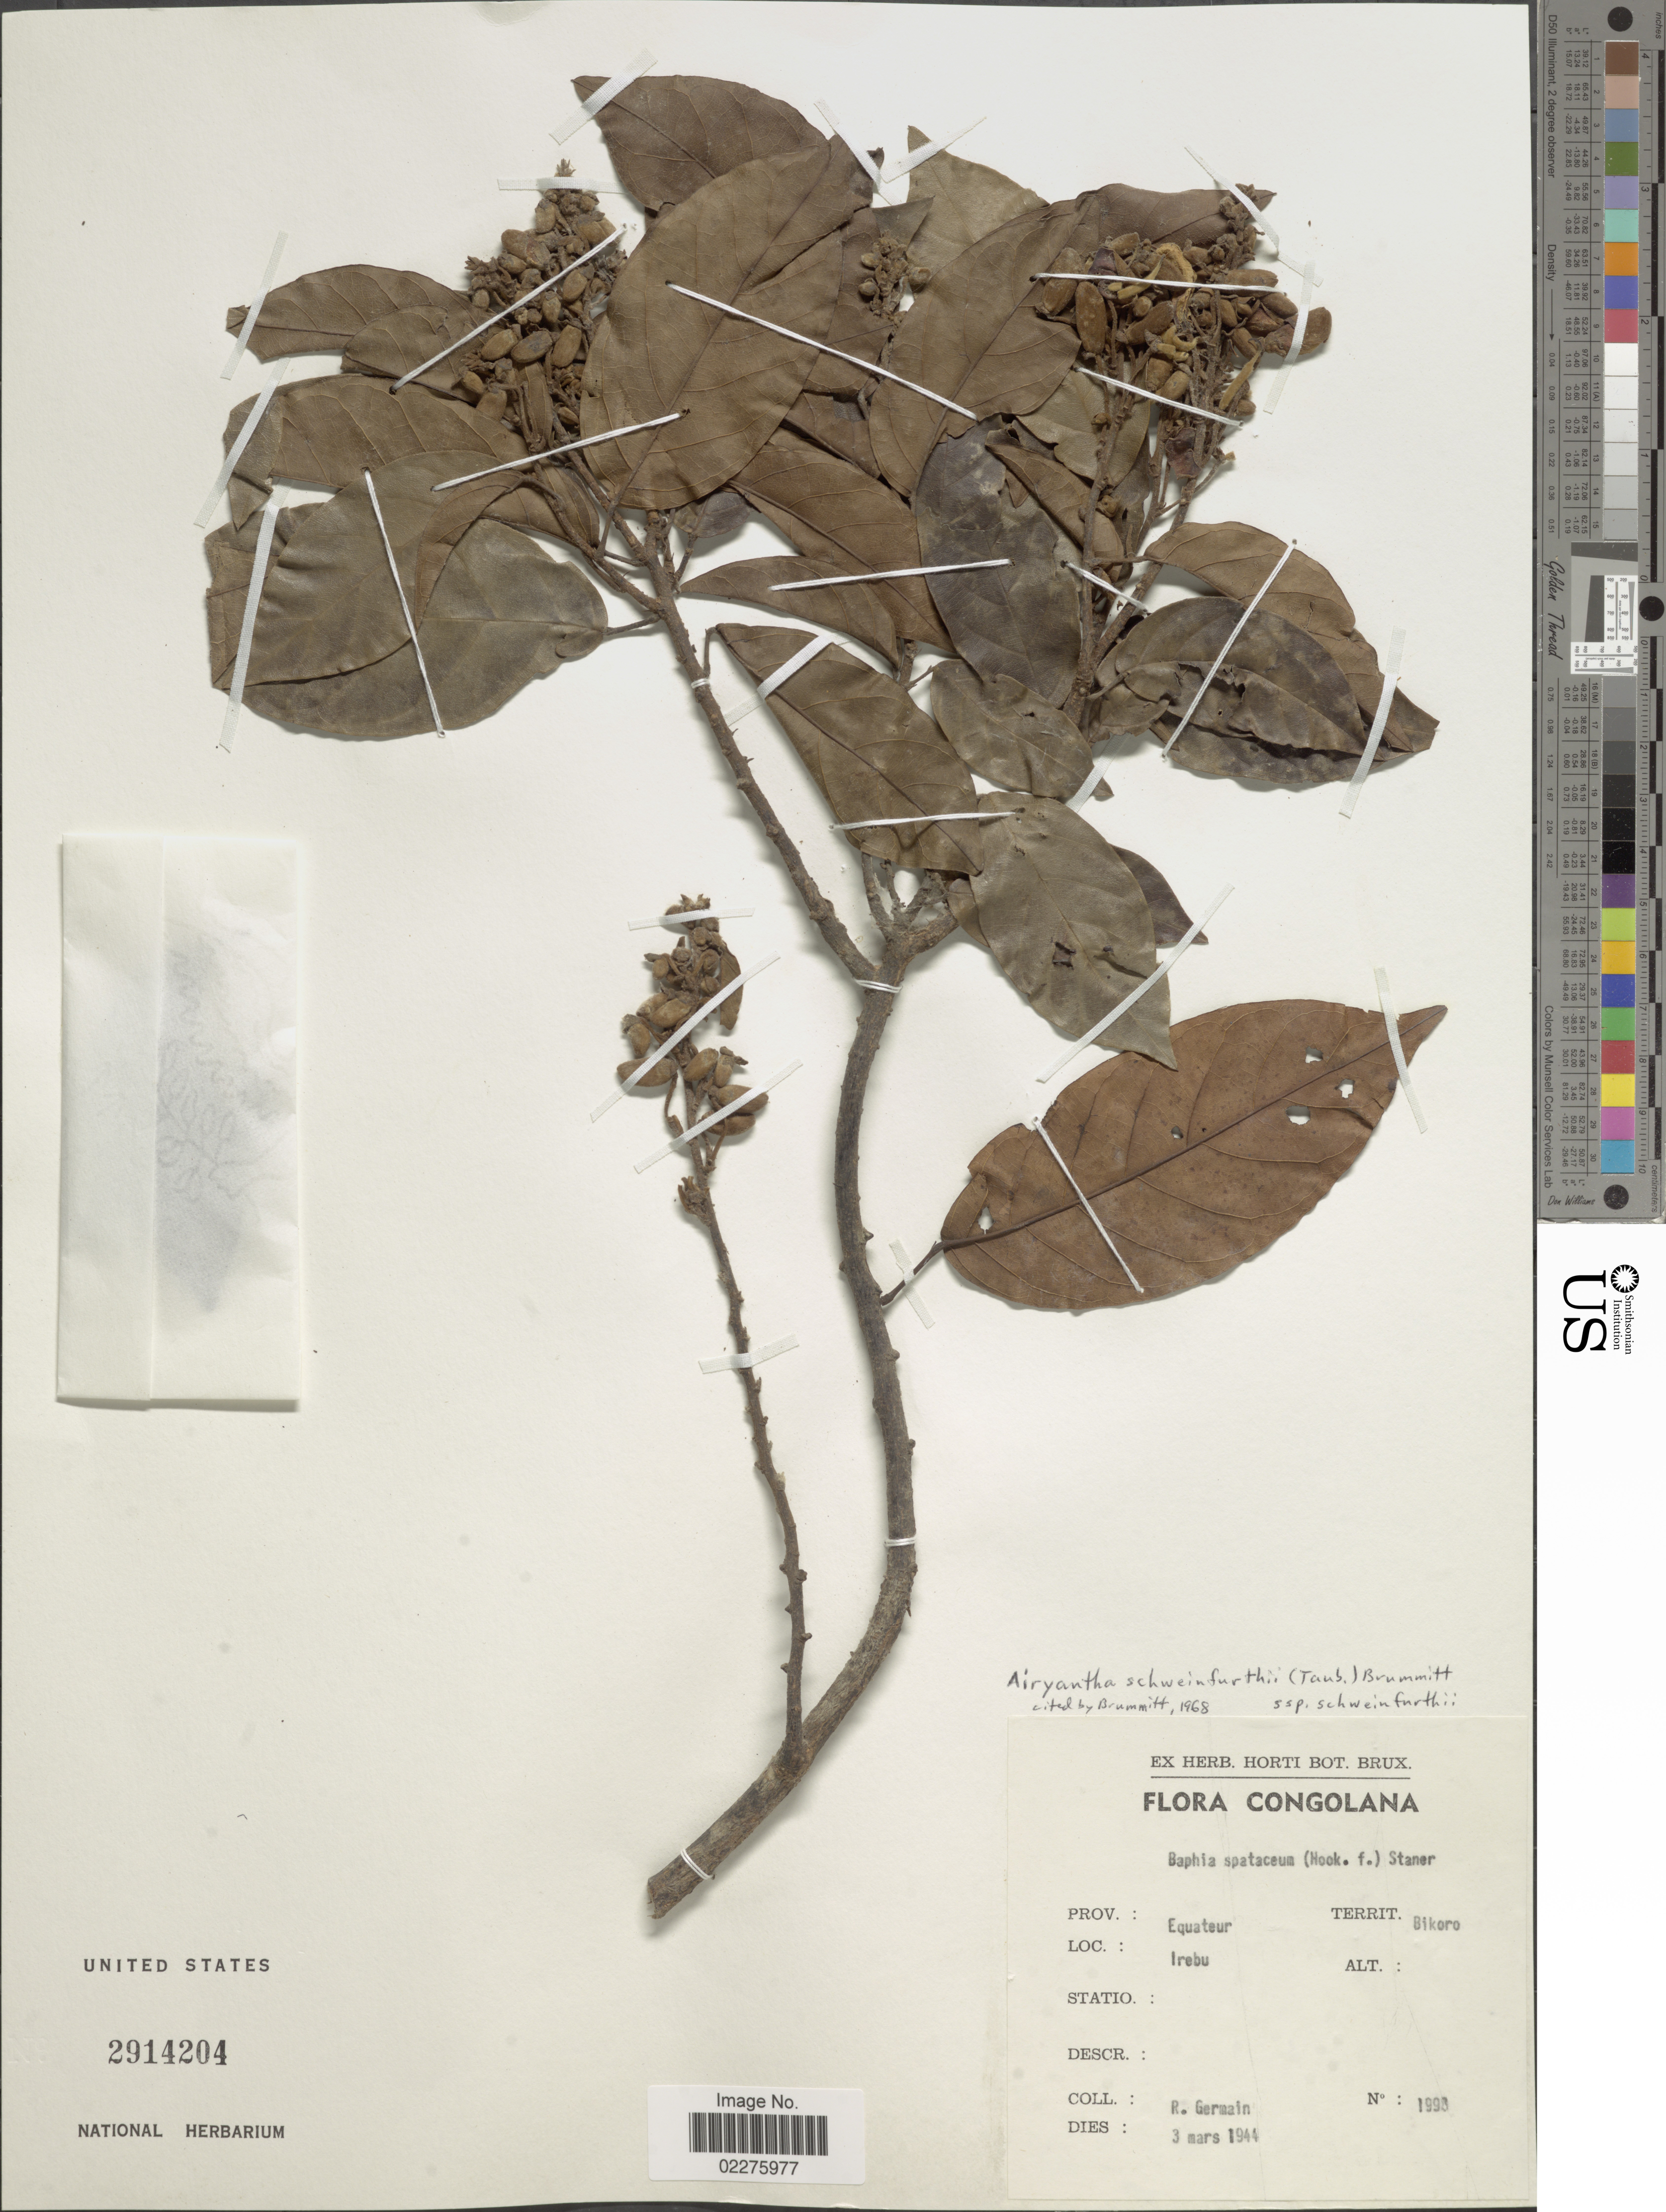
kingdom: Plantae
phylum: Tracheophyta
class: Magnoliopsida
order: Fabales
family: Fabaceae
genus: Airyantha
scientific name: Airyantha schweinfurthii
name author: (Taub.) Brummitt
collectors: R. Germain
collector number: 1998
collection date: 1944-03-03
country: Congo, Democratic Republic of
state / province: Equateur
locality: Congolana, Bikoro, Irebu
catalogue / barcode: US 2914204